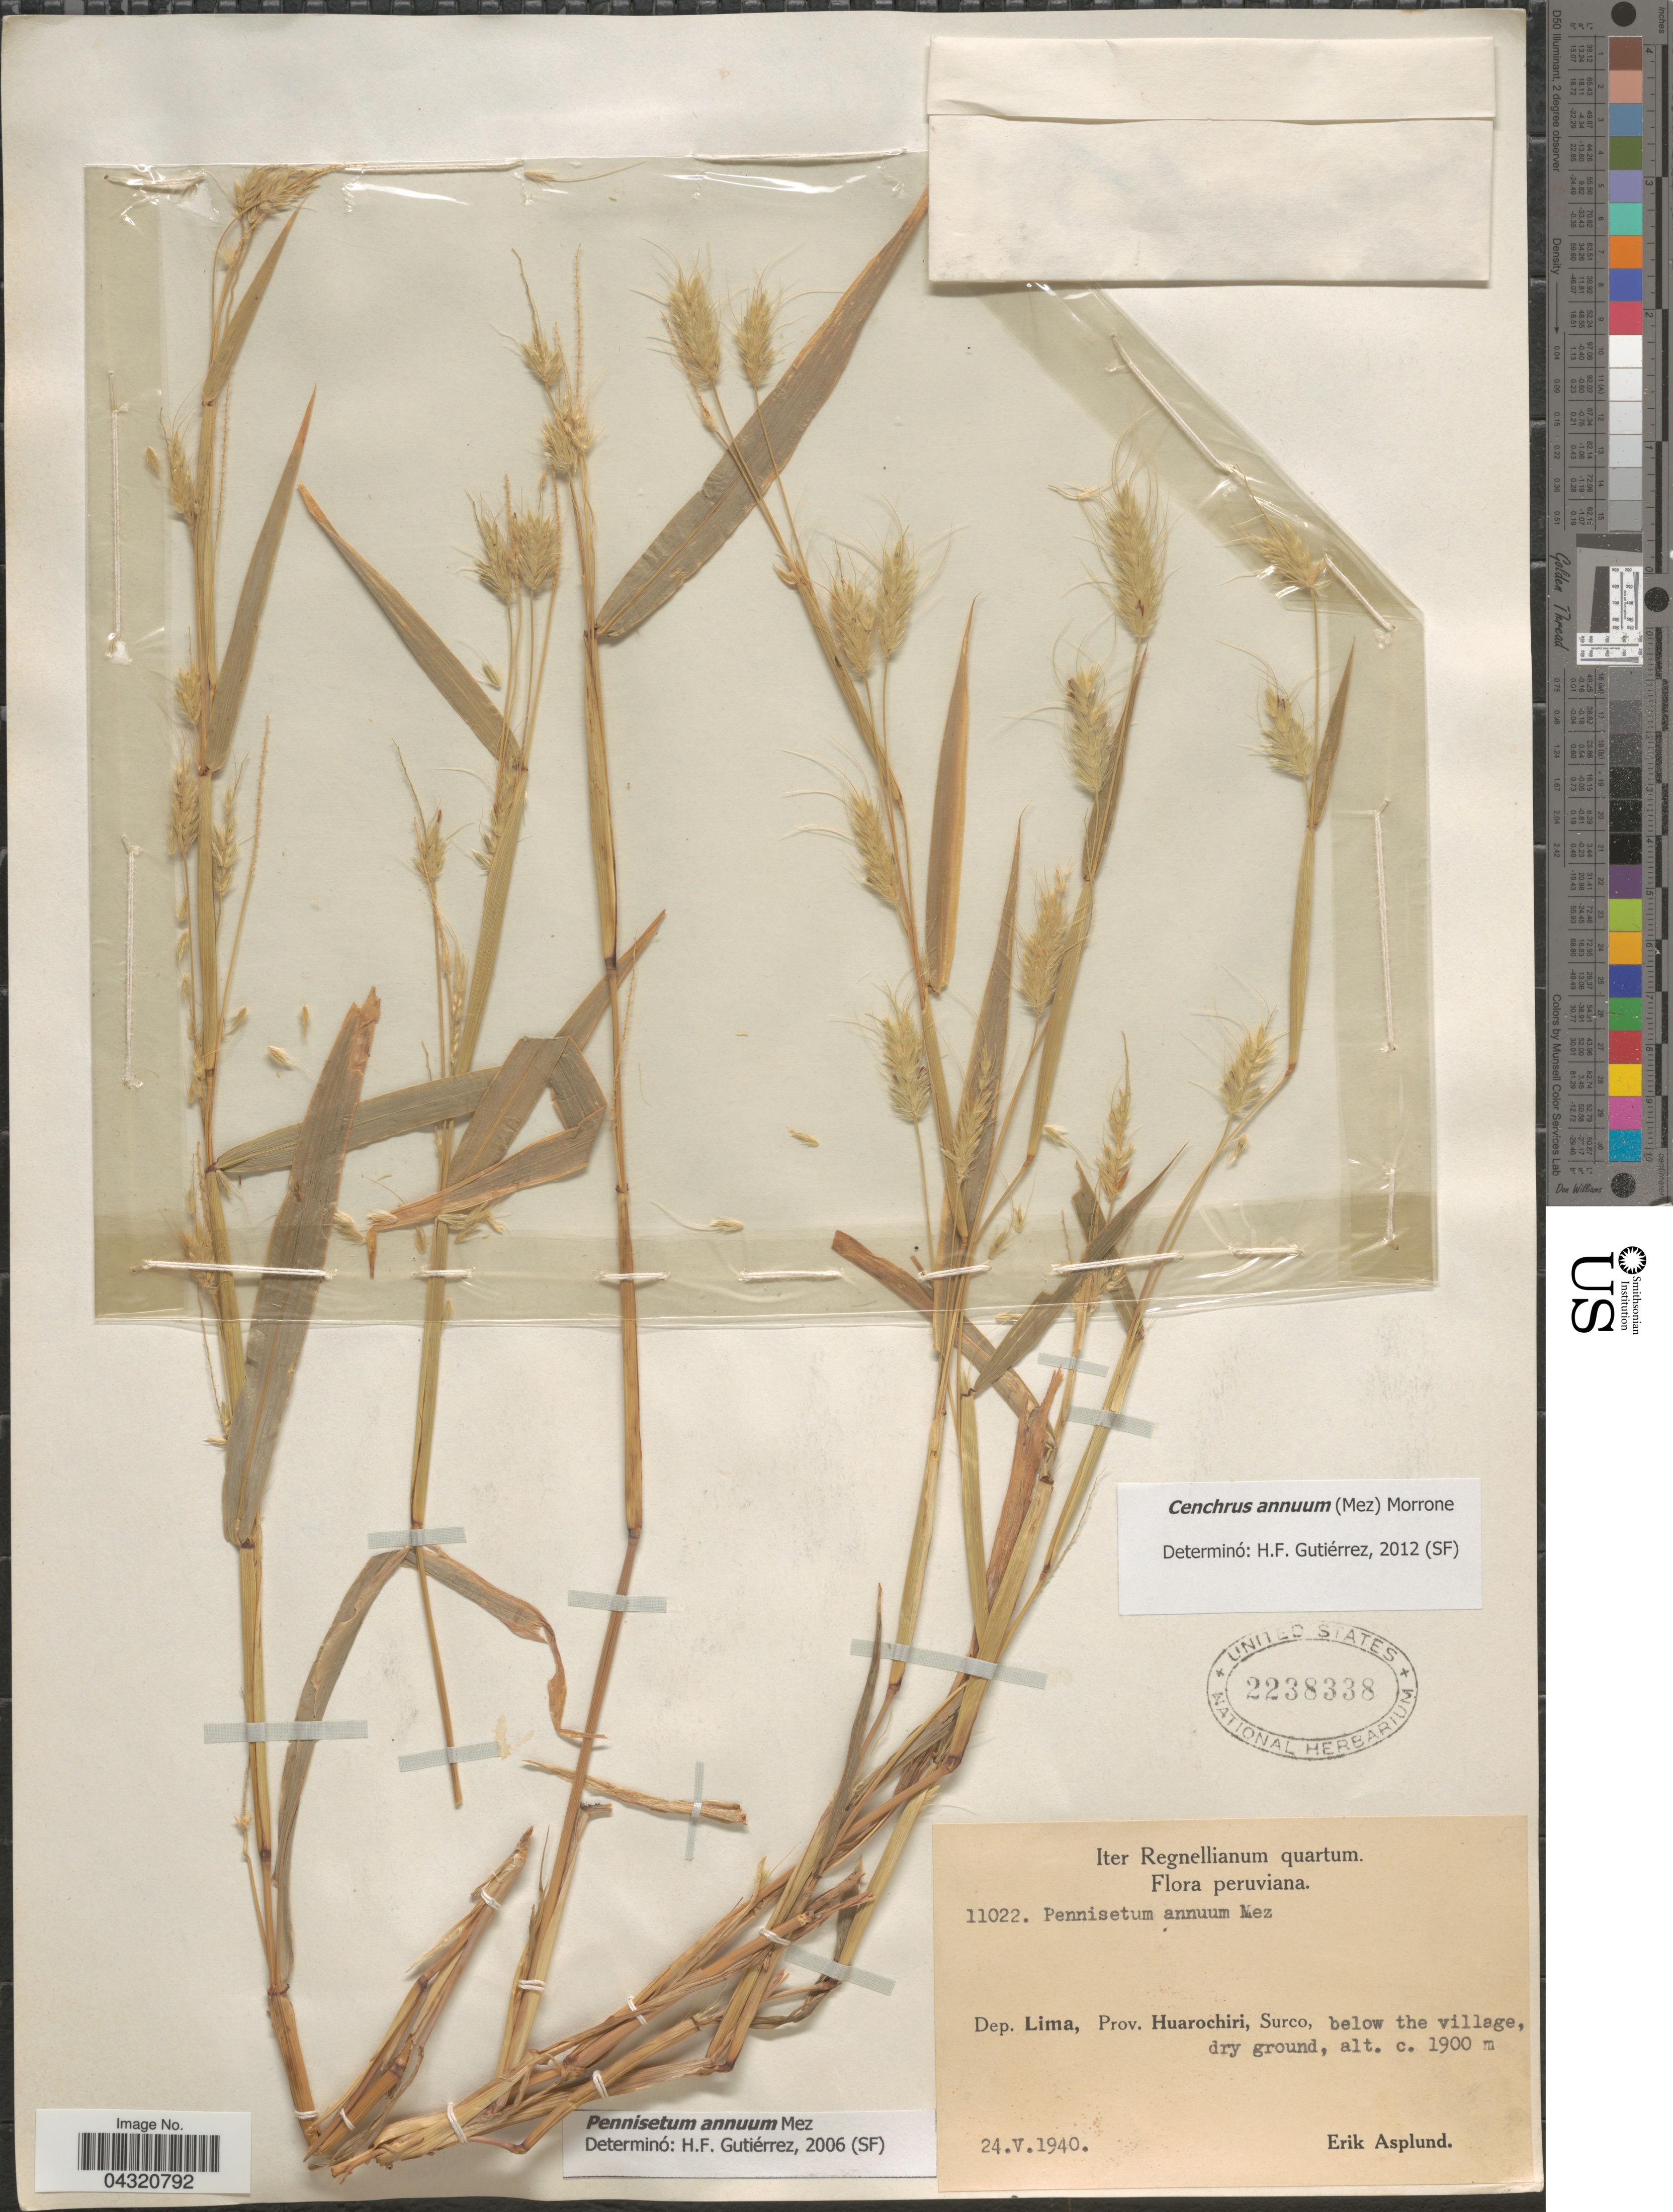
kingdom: Plantae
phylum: Tracheophyta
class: Liliopsida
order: Poales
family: Poaceae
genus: Cenchrus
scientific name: Cenchrus annuus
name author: (Mez) Morrone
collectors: E. Asplund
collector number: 11022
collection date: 1940-05-24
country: Peru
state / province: Lima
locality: Iter Regnellianum quartum. Dep. Lima, Prov. Huarochiri, Surco.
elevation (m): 1900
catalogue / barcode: US 2238338